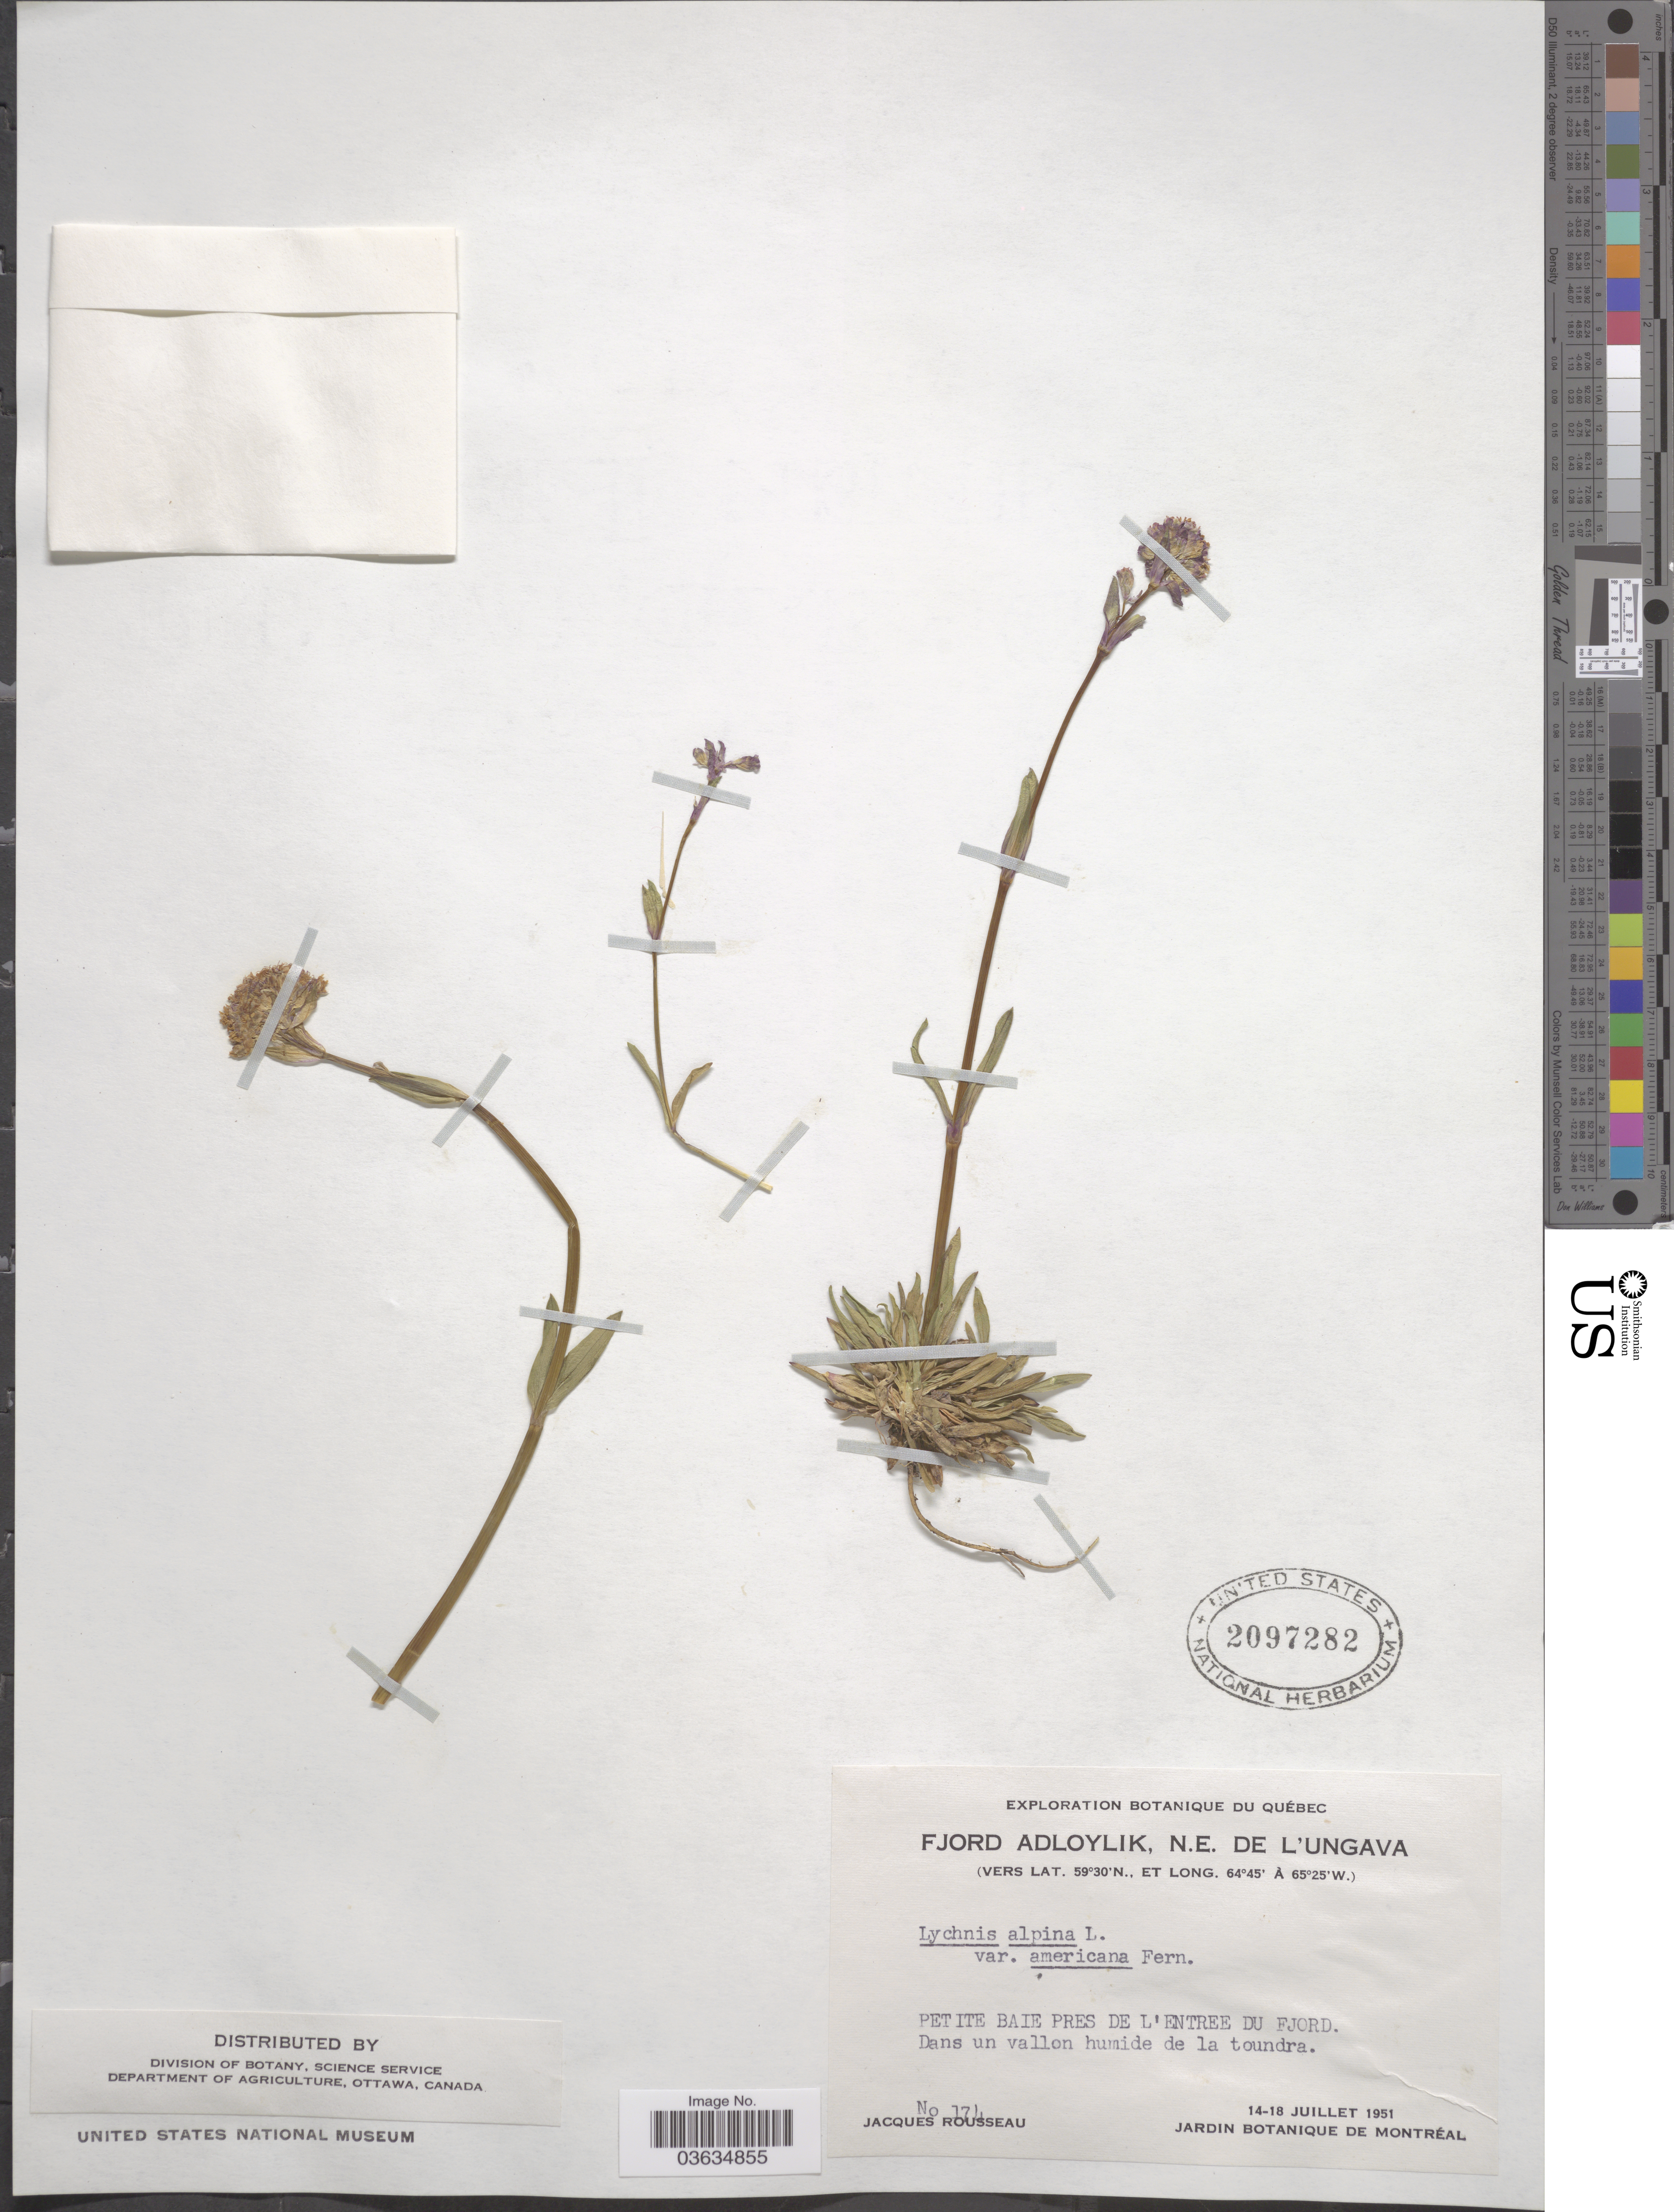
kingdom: Plantae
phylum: Tracheophyta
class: Magnoliopsida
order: Caryophyllales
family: Caryophyllaceae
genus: Viscaria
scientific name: Viscaria alpina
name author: (L.) G. Don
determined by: Strong, Mark T., (BOT), Smithsonian Institution - National Museum of Natural History (UNITED STATES)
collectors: J. Rousseau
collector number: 174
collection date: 1951-07-14/1951-07-18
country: Canada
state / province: Quebec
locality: Fjord Adloylik, N.E. de L'Ungava. Petite Baie pres de L'Entree du Fjord.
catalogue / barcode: US 2097282